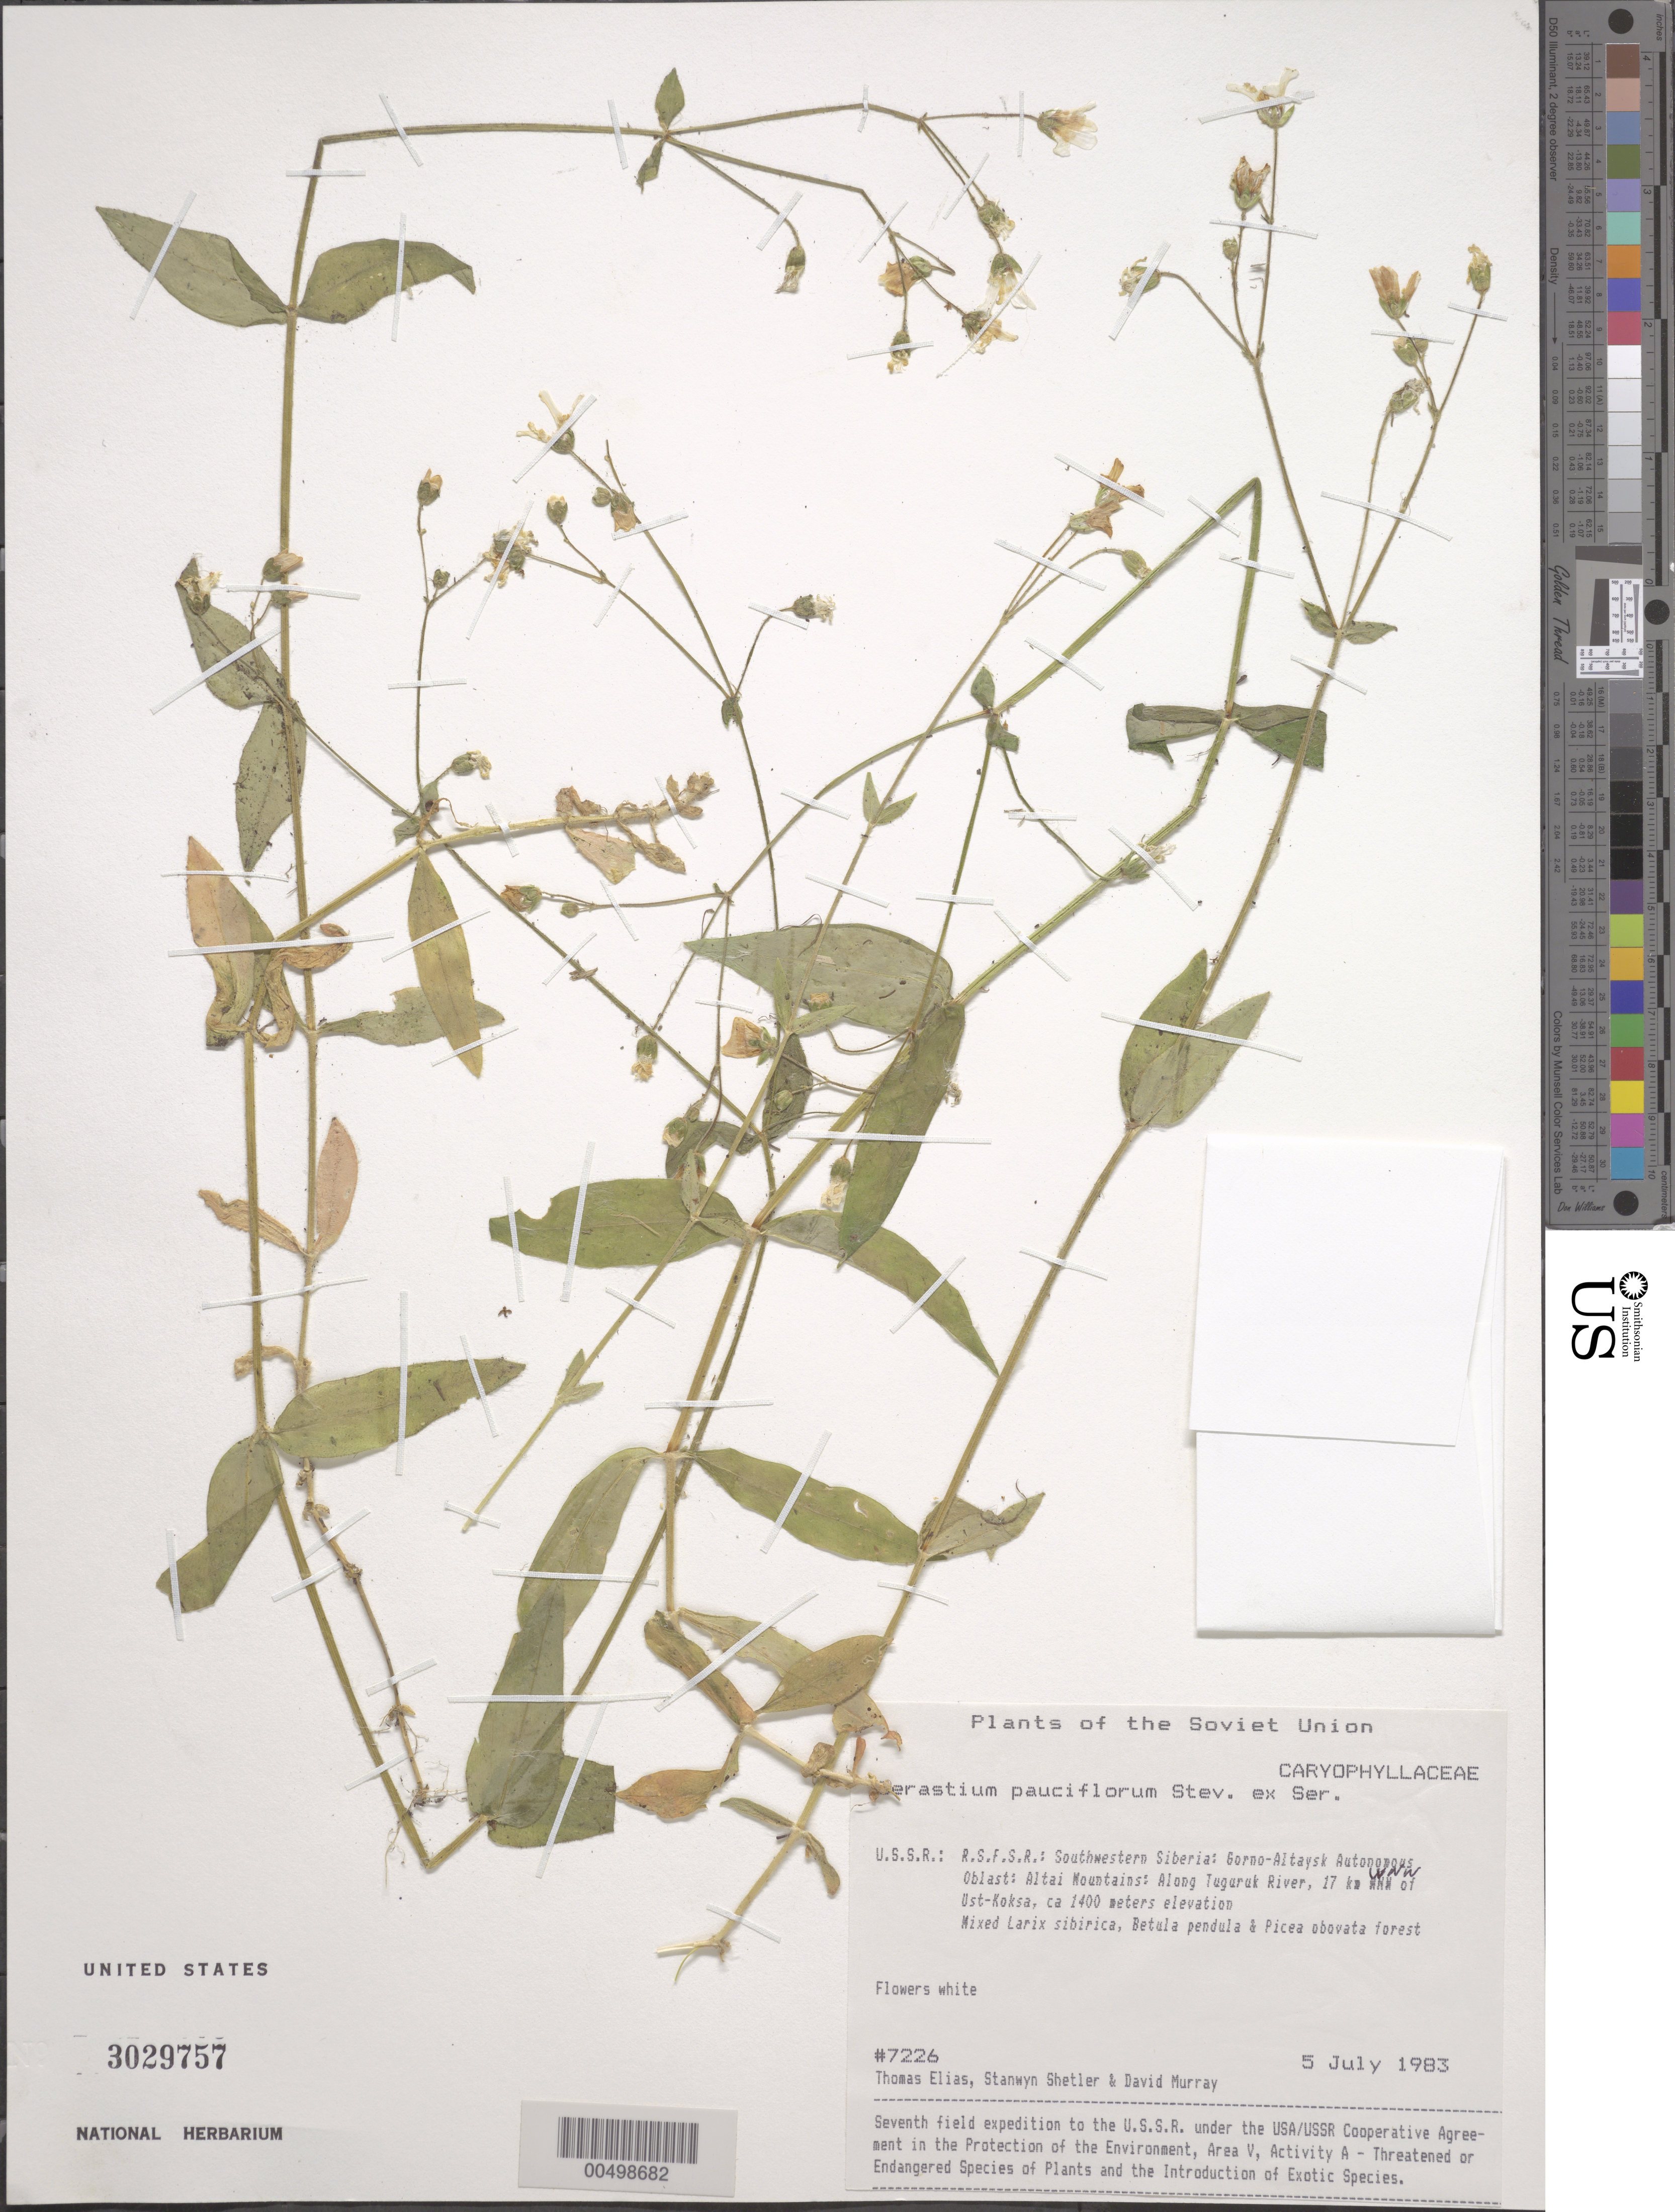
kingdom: Plantae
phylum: Tracheophyta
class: Magnoliopsida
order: Caryophyllales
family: Caryophyllaceae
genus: Cerastium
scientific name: Cerastium pauciflorum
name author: Stev. ex Ser.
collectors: T. Elias, S. Shetler & D. F. Murray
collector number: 7226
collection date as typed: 05 Jul 1983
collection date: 1983-07-05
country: Russian Federation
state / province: Altai Republic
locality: Altai Mountains, along Tuguruk River, 17 km WNW of Ust-Koksa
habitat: mixed Larix sibirica, Betula pendula and Picea obovata forest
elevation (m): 1400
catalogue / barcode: US 3029757